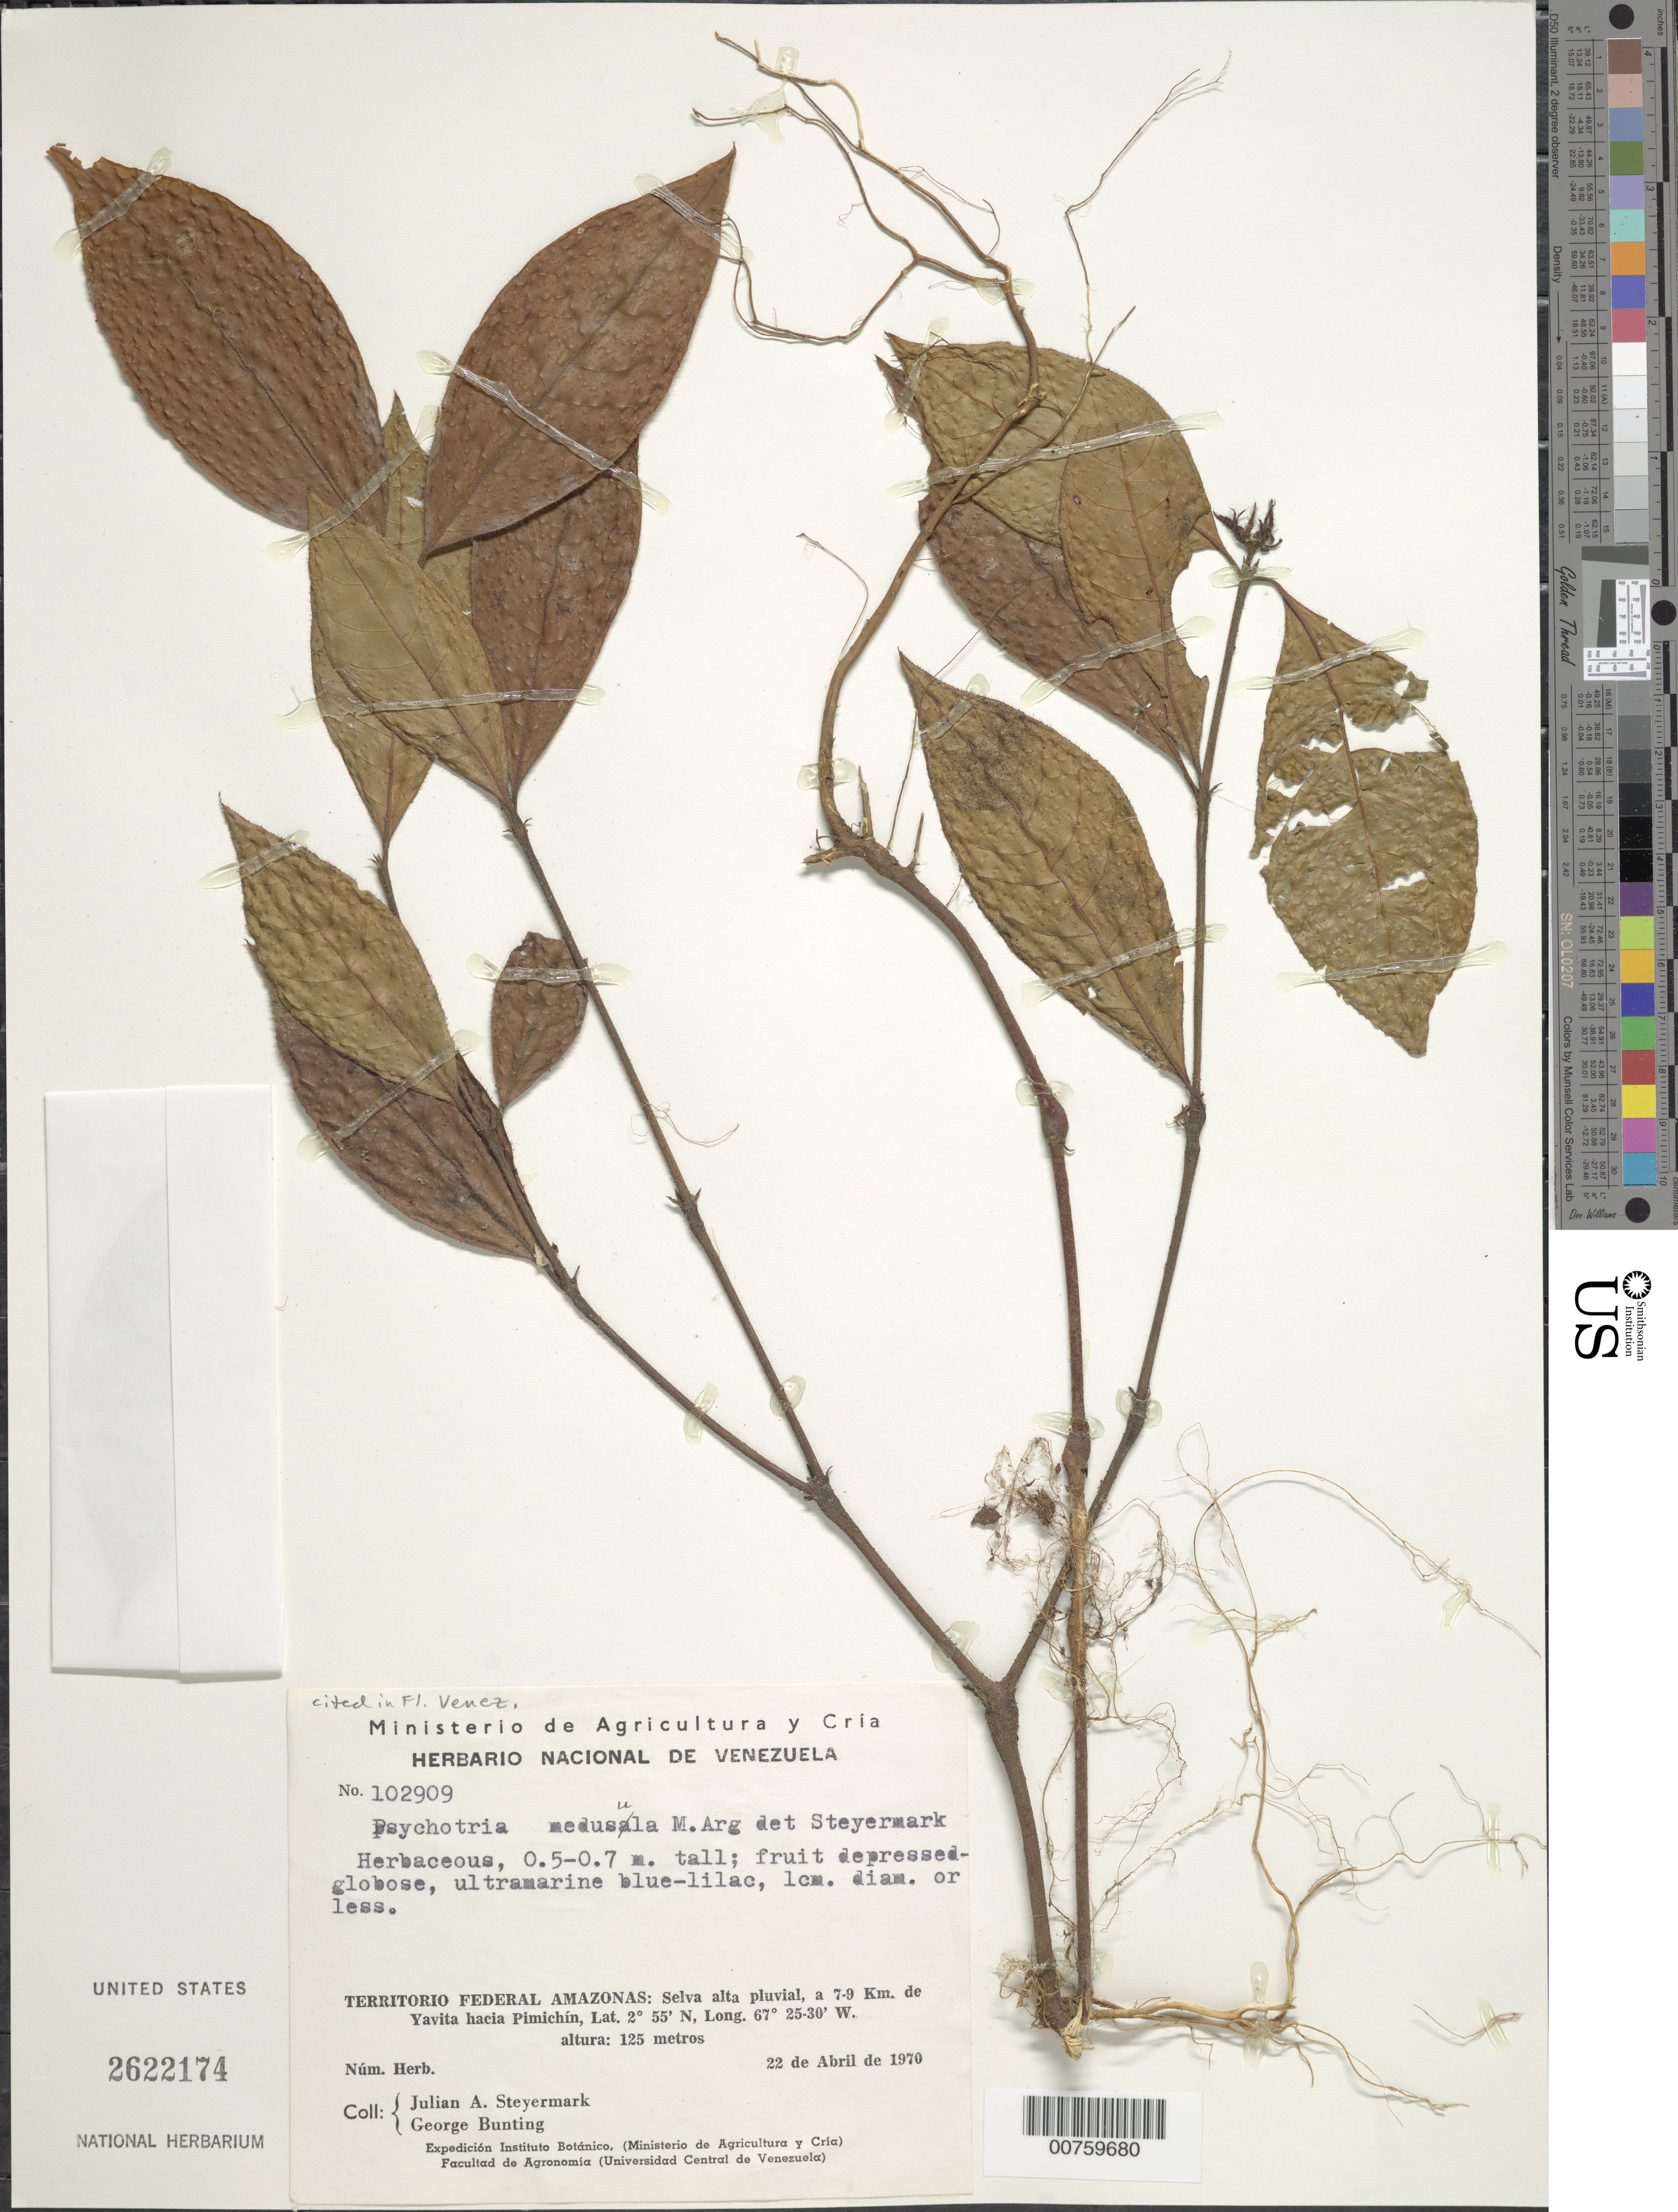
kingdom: Plantae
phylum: Tracheophyta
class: Magnoliopsida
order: Gentianales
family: Rubiaceae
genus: Psychotria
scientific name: Psychotria medusula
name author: Müll. Arg.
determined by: Steyermark, Julian A., (VEN)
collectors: J. Steyermark & G. S. Bunting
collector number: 102909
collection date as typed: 22-Apr-70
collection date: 1970-04-22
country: Venezuela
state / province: Amazonas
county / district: Maroa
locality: Yavita, 7-9 km toward Pimichín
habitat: High rainforest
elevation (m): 125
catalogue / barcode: US 2622174